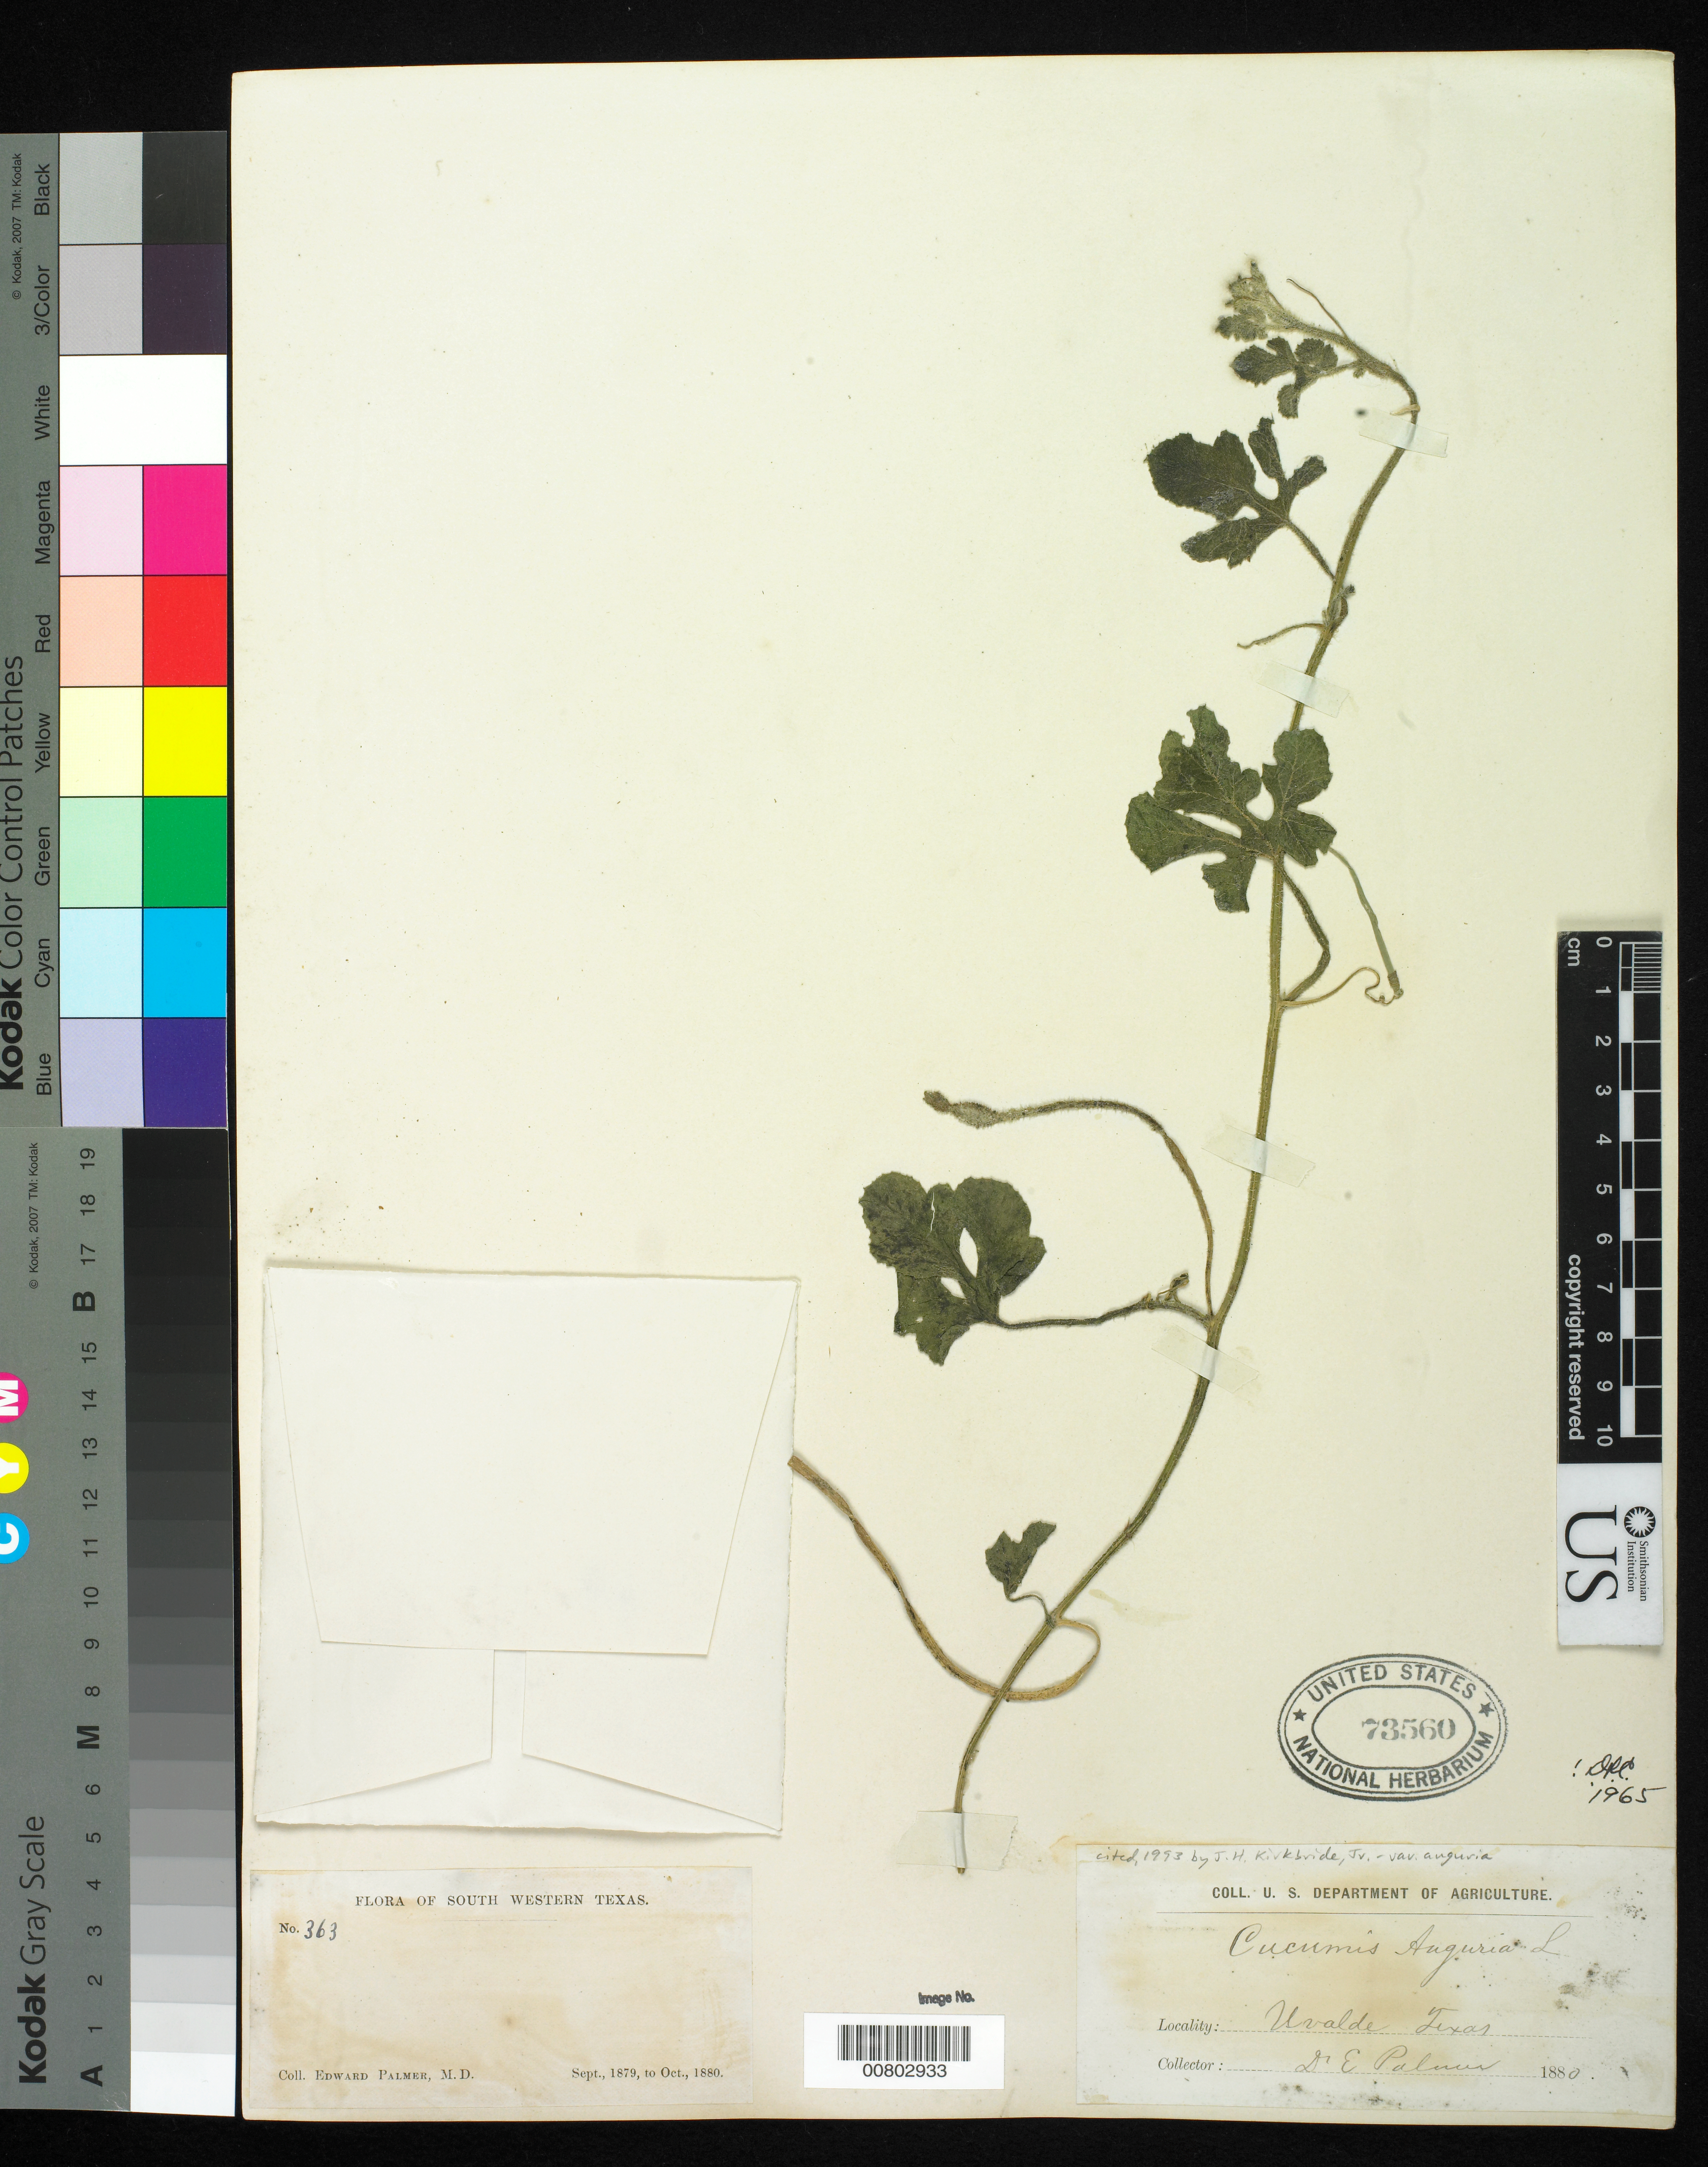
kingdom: Plantae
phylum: Tracheophyta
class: Magnoliopsida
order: Cucurbitales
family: Cucurbitaceae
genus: Cucumis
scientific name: Cucumis anguria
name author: L.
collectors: E. Palmer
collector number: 363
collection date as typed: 1880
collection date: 1880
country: United States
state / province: Texas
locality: Uvalde, Texas.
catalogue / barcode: US 73560